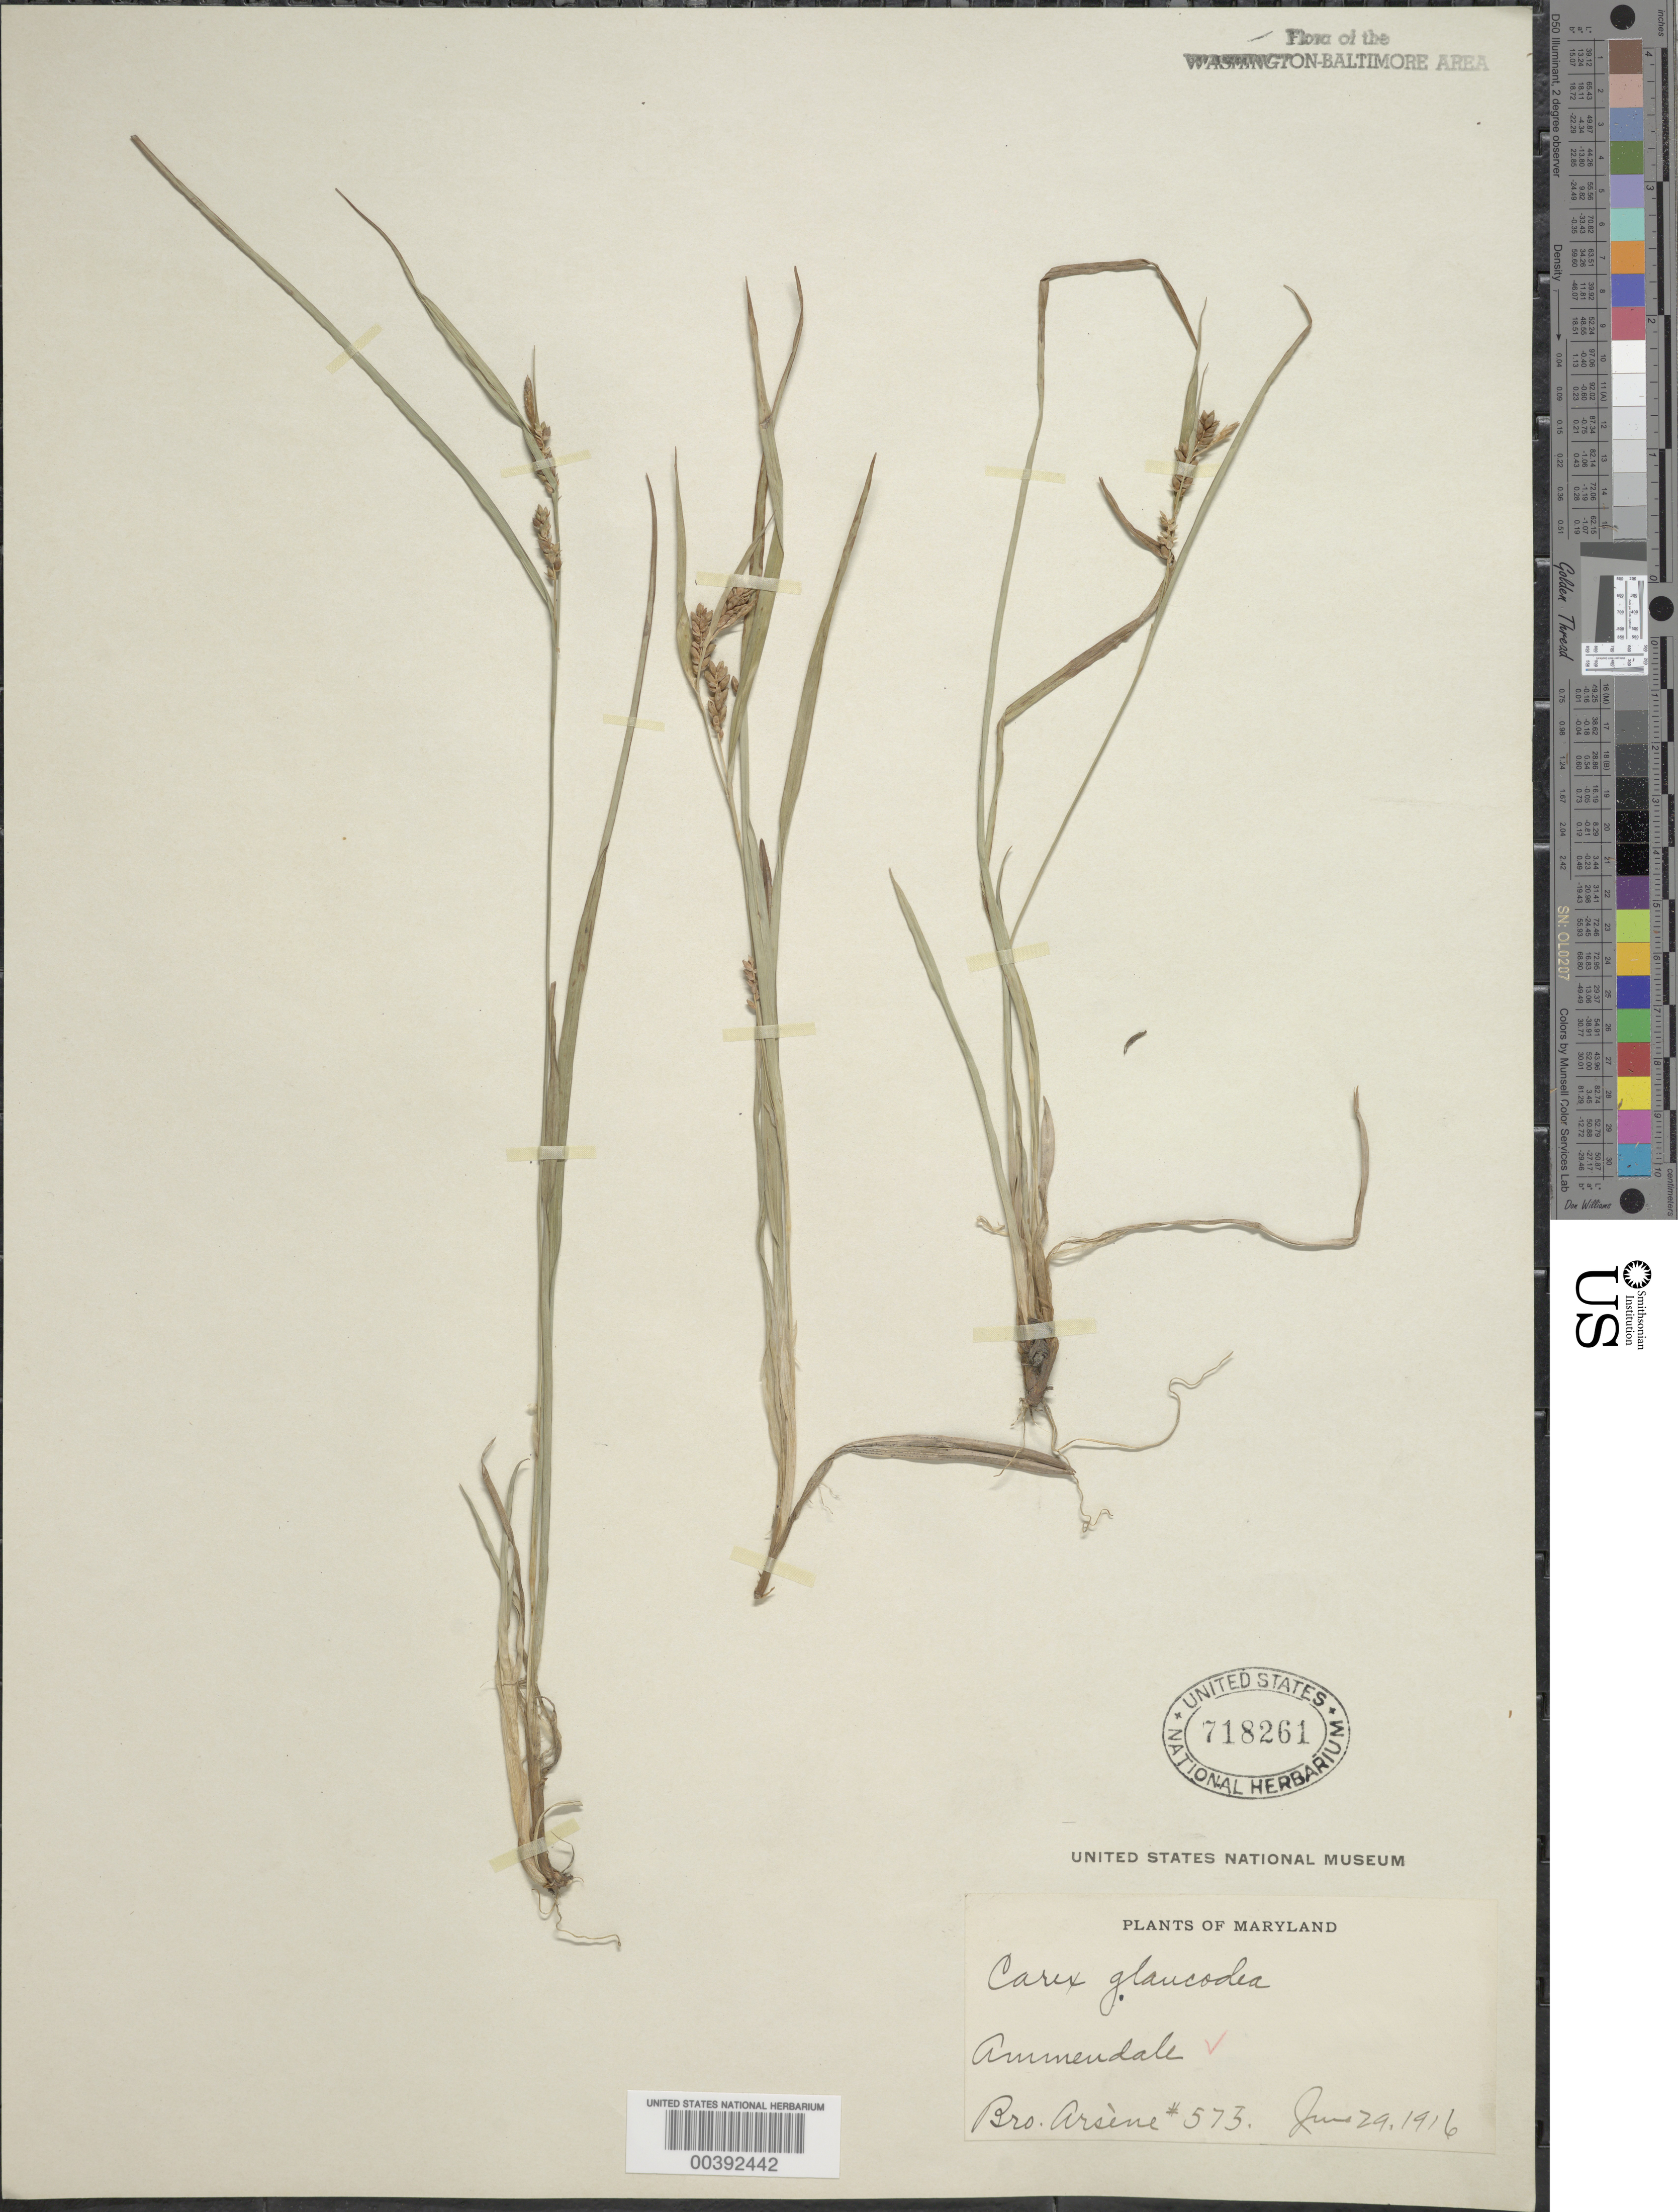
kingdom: Plantae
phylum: Tracheophyta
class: Liliopsida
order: Poales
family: Cyperaceae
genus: Carex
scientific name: Carex glaucodea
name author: Tuck. ex Olney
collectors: Bro. G. Arsène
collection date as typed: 29 Jun 1916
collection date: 1916-06-29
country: United States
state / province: Maryland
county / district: Prince George's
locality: Ammendale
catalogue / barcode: US 718261